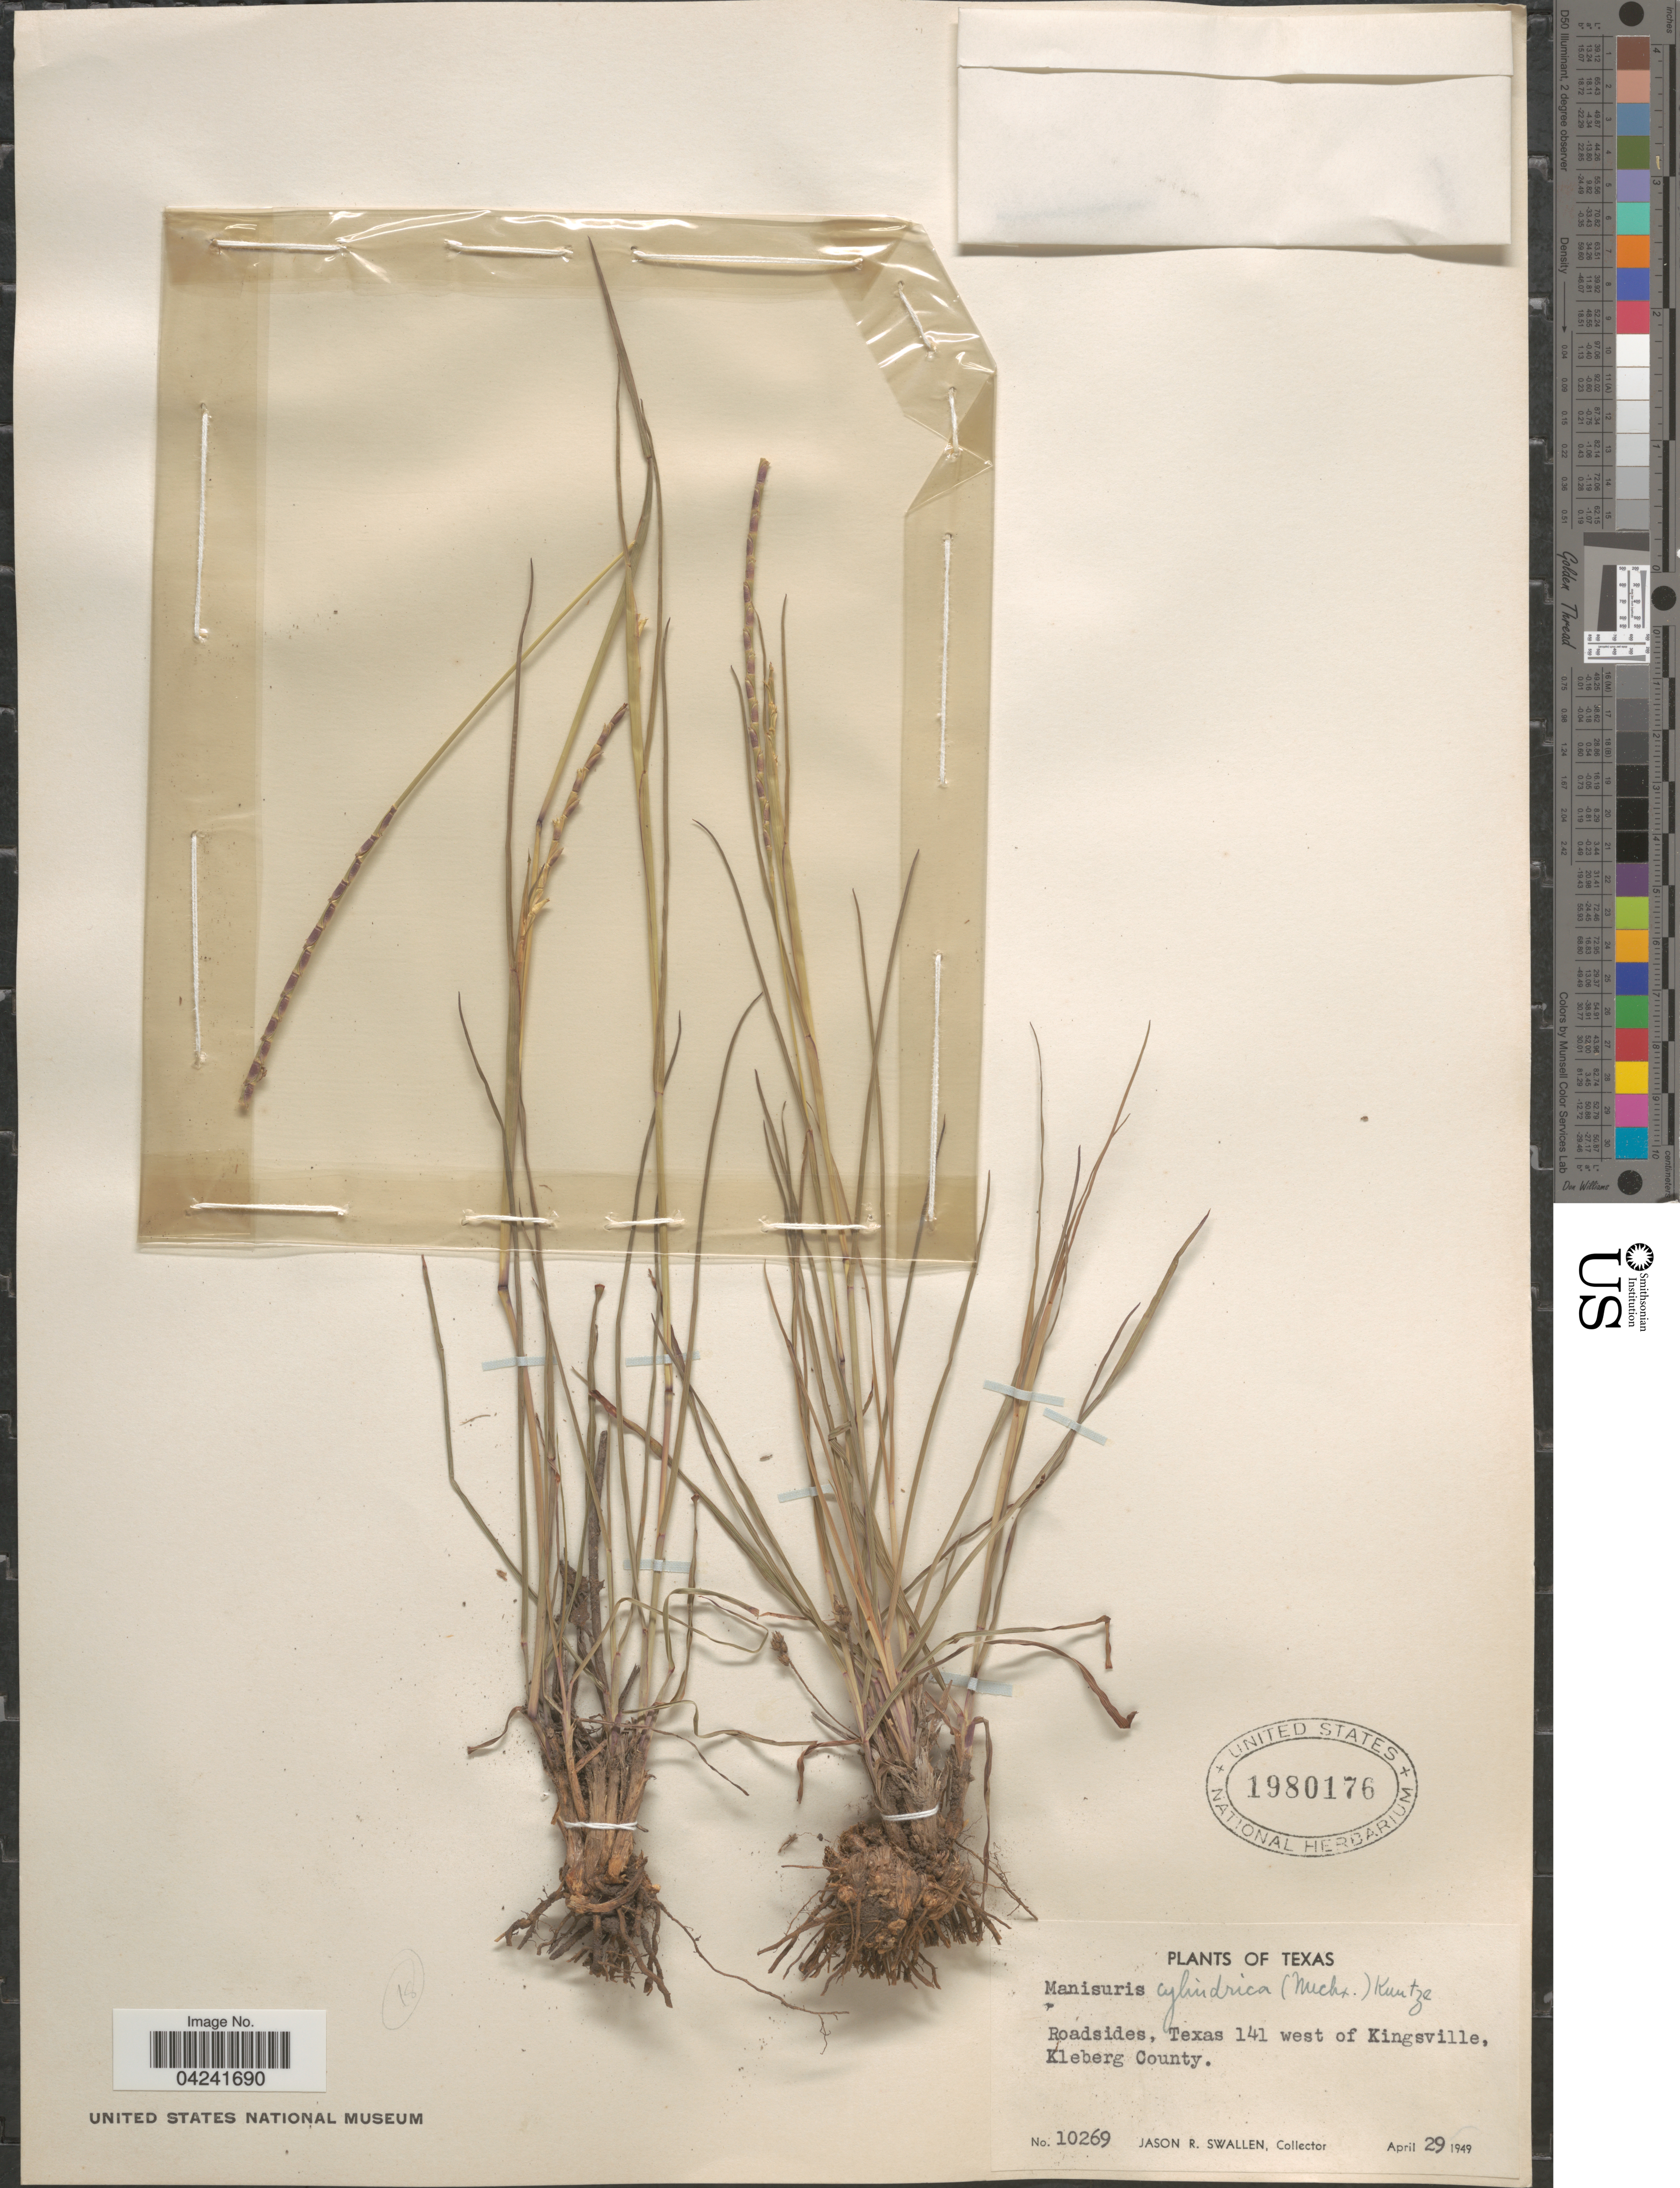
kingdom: Plantae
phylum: Tracheophyta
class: Liliopsida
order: Poales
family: Poaceae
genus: Mnesithea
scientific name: Mnesithea cylindrica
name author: (Michx.) de Koning & Sosef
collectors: J. R. Swallen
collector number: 10269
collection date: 1949-04-29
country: United States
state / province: Texas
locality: Roadsides, Texas 141 west of Kingsville, Kleberg County.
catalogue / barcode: US 1980176